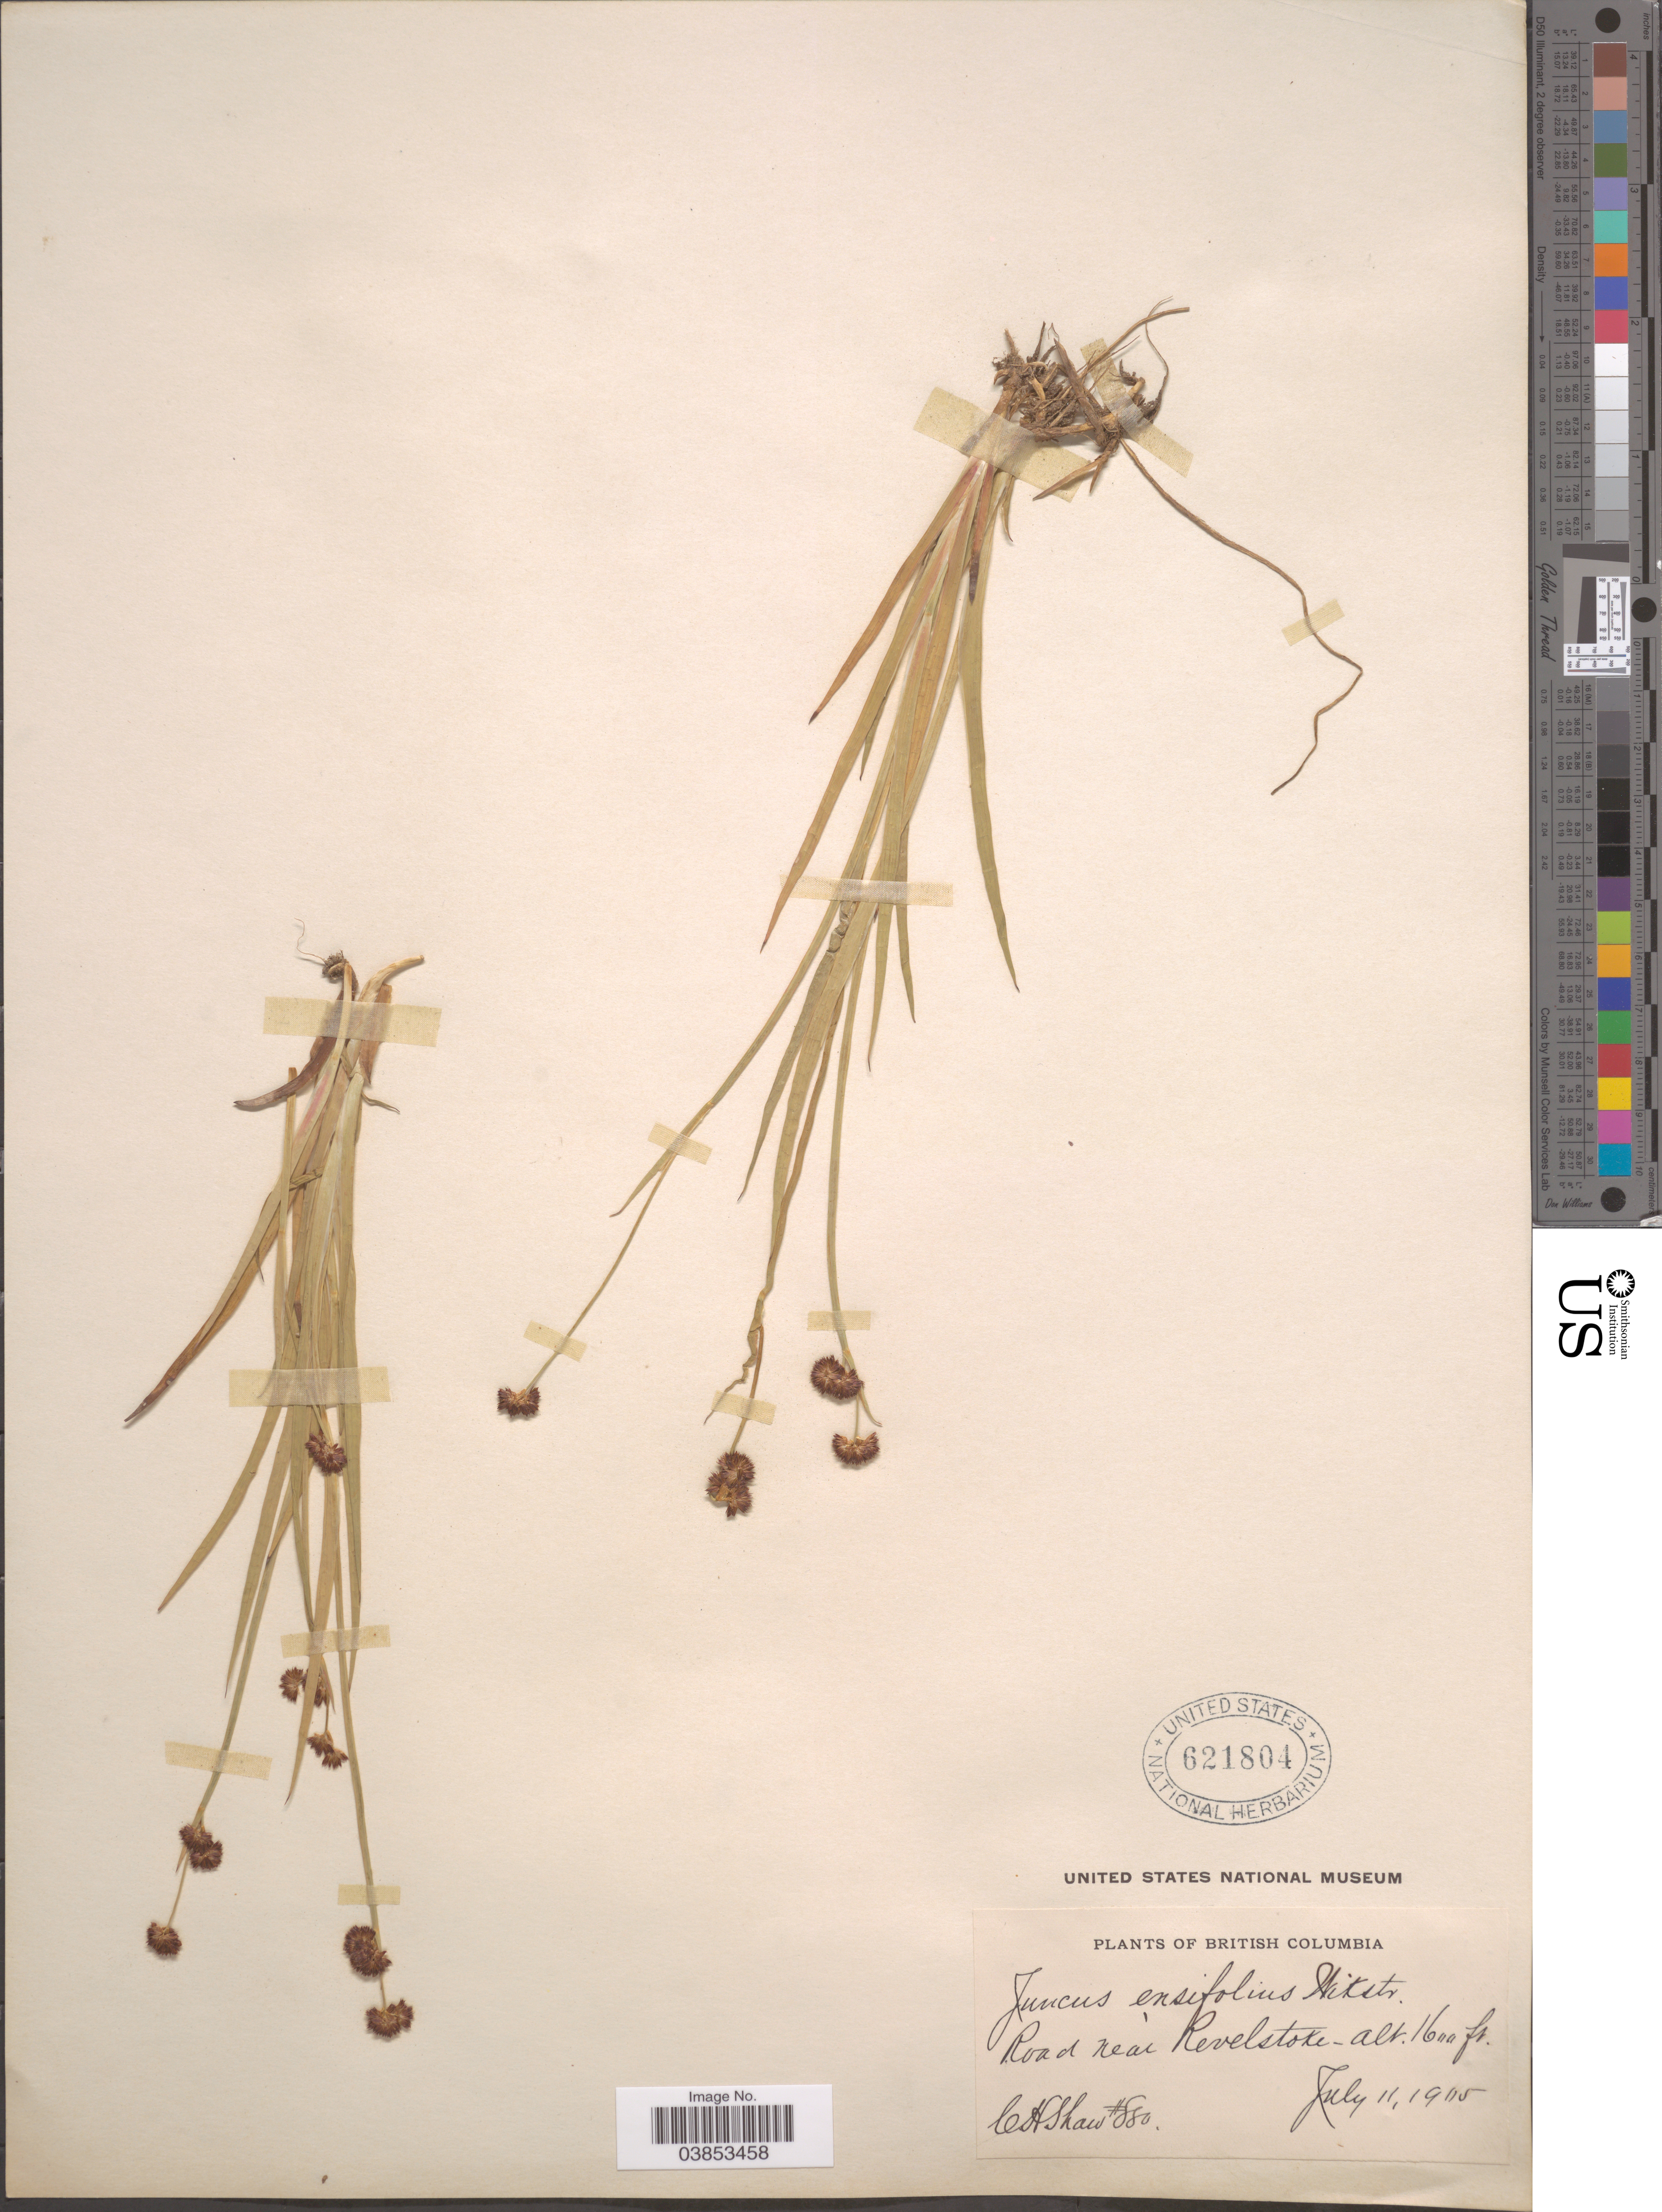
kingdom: Plantae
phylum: Tracheophyta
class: Liliopsida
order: Poales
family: Juncaceae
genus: Juncus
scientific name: Juncus ensifolius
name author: Wikstr.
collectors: C. H. Shaw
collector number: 880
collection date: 1905-07-11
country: Canada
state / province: British Columbia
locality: Road near Revelstoke.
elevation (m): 488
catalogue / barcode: US 621804